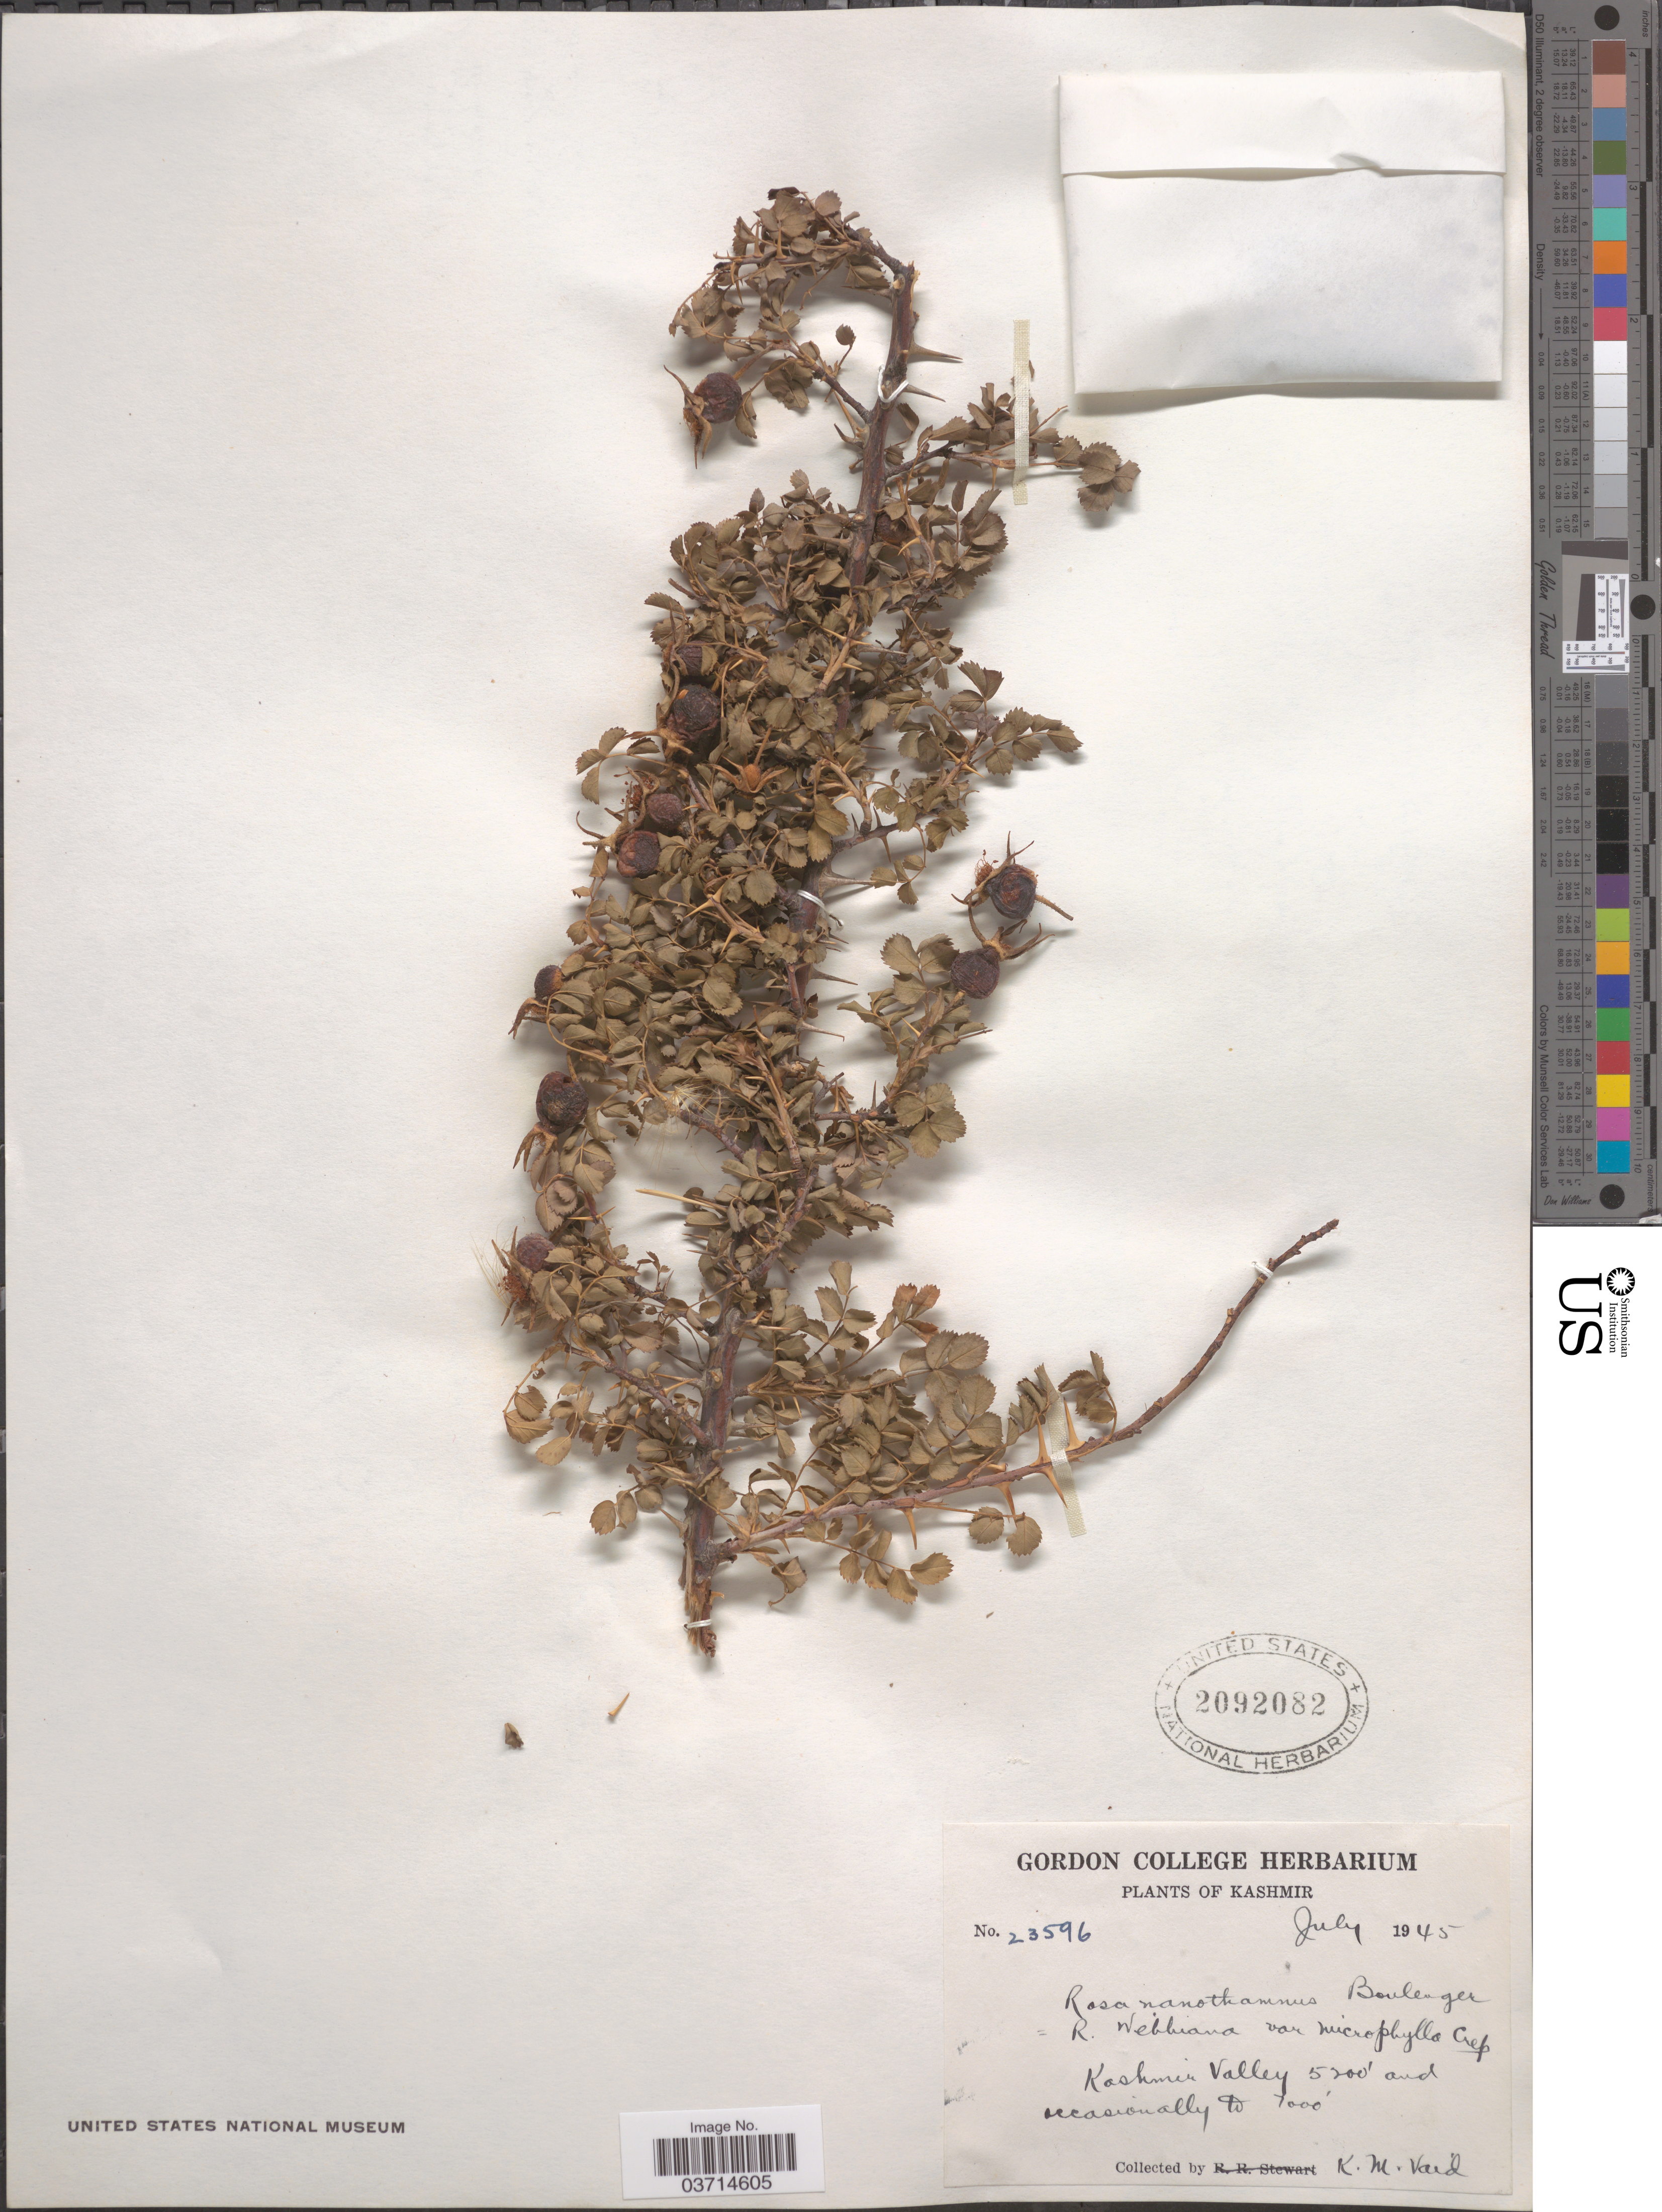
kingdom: Plantae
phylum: Tracheophyta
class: Magnoliopsida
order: Rosales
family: Rosaceae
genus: Rosa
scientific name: Rosa nanothamnus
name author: Boulenger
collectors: K. Vaid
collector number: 23596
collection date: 1945-07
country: India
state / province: Jammu and Kashmir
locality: Kashmir. Kashmir Valley.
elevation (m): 1585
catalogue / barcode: US 2092082